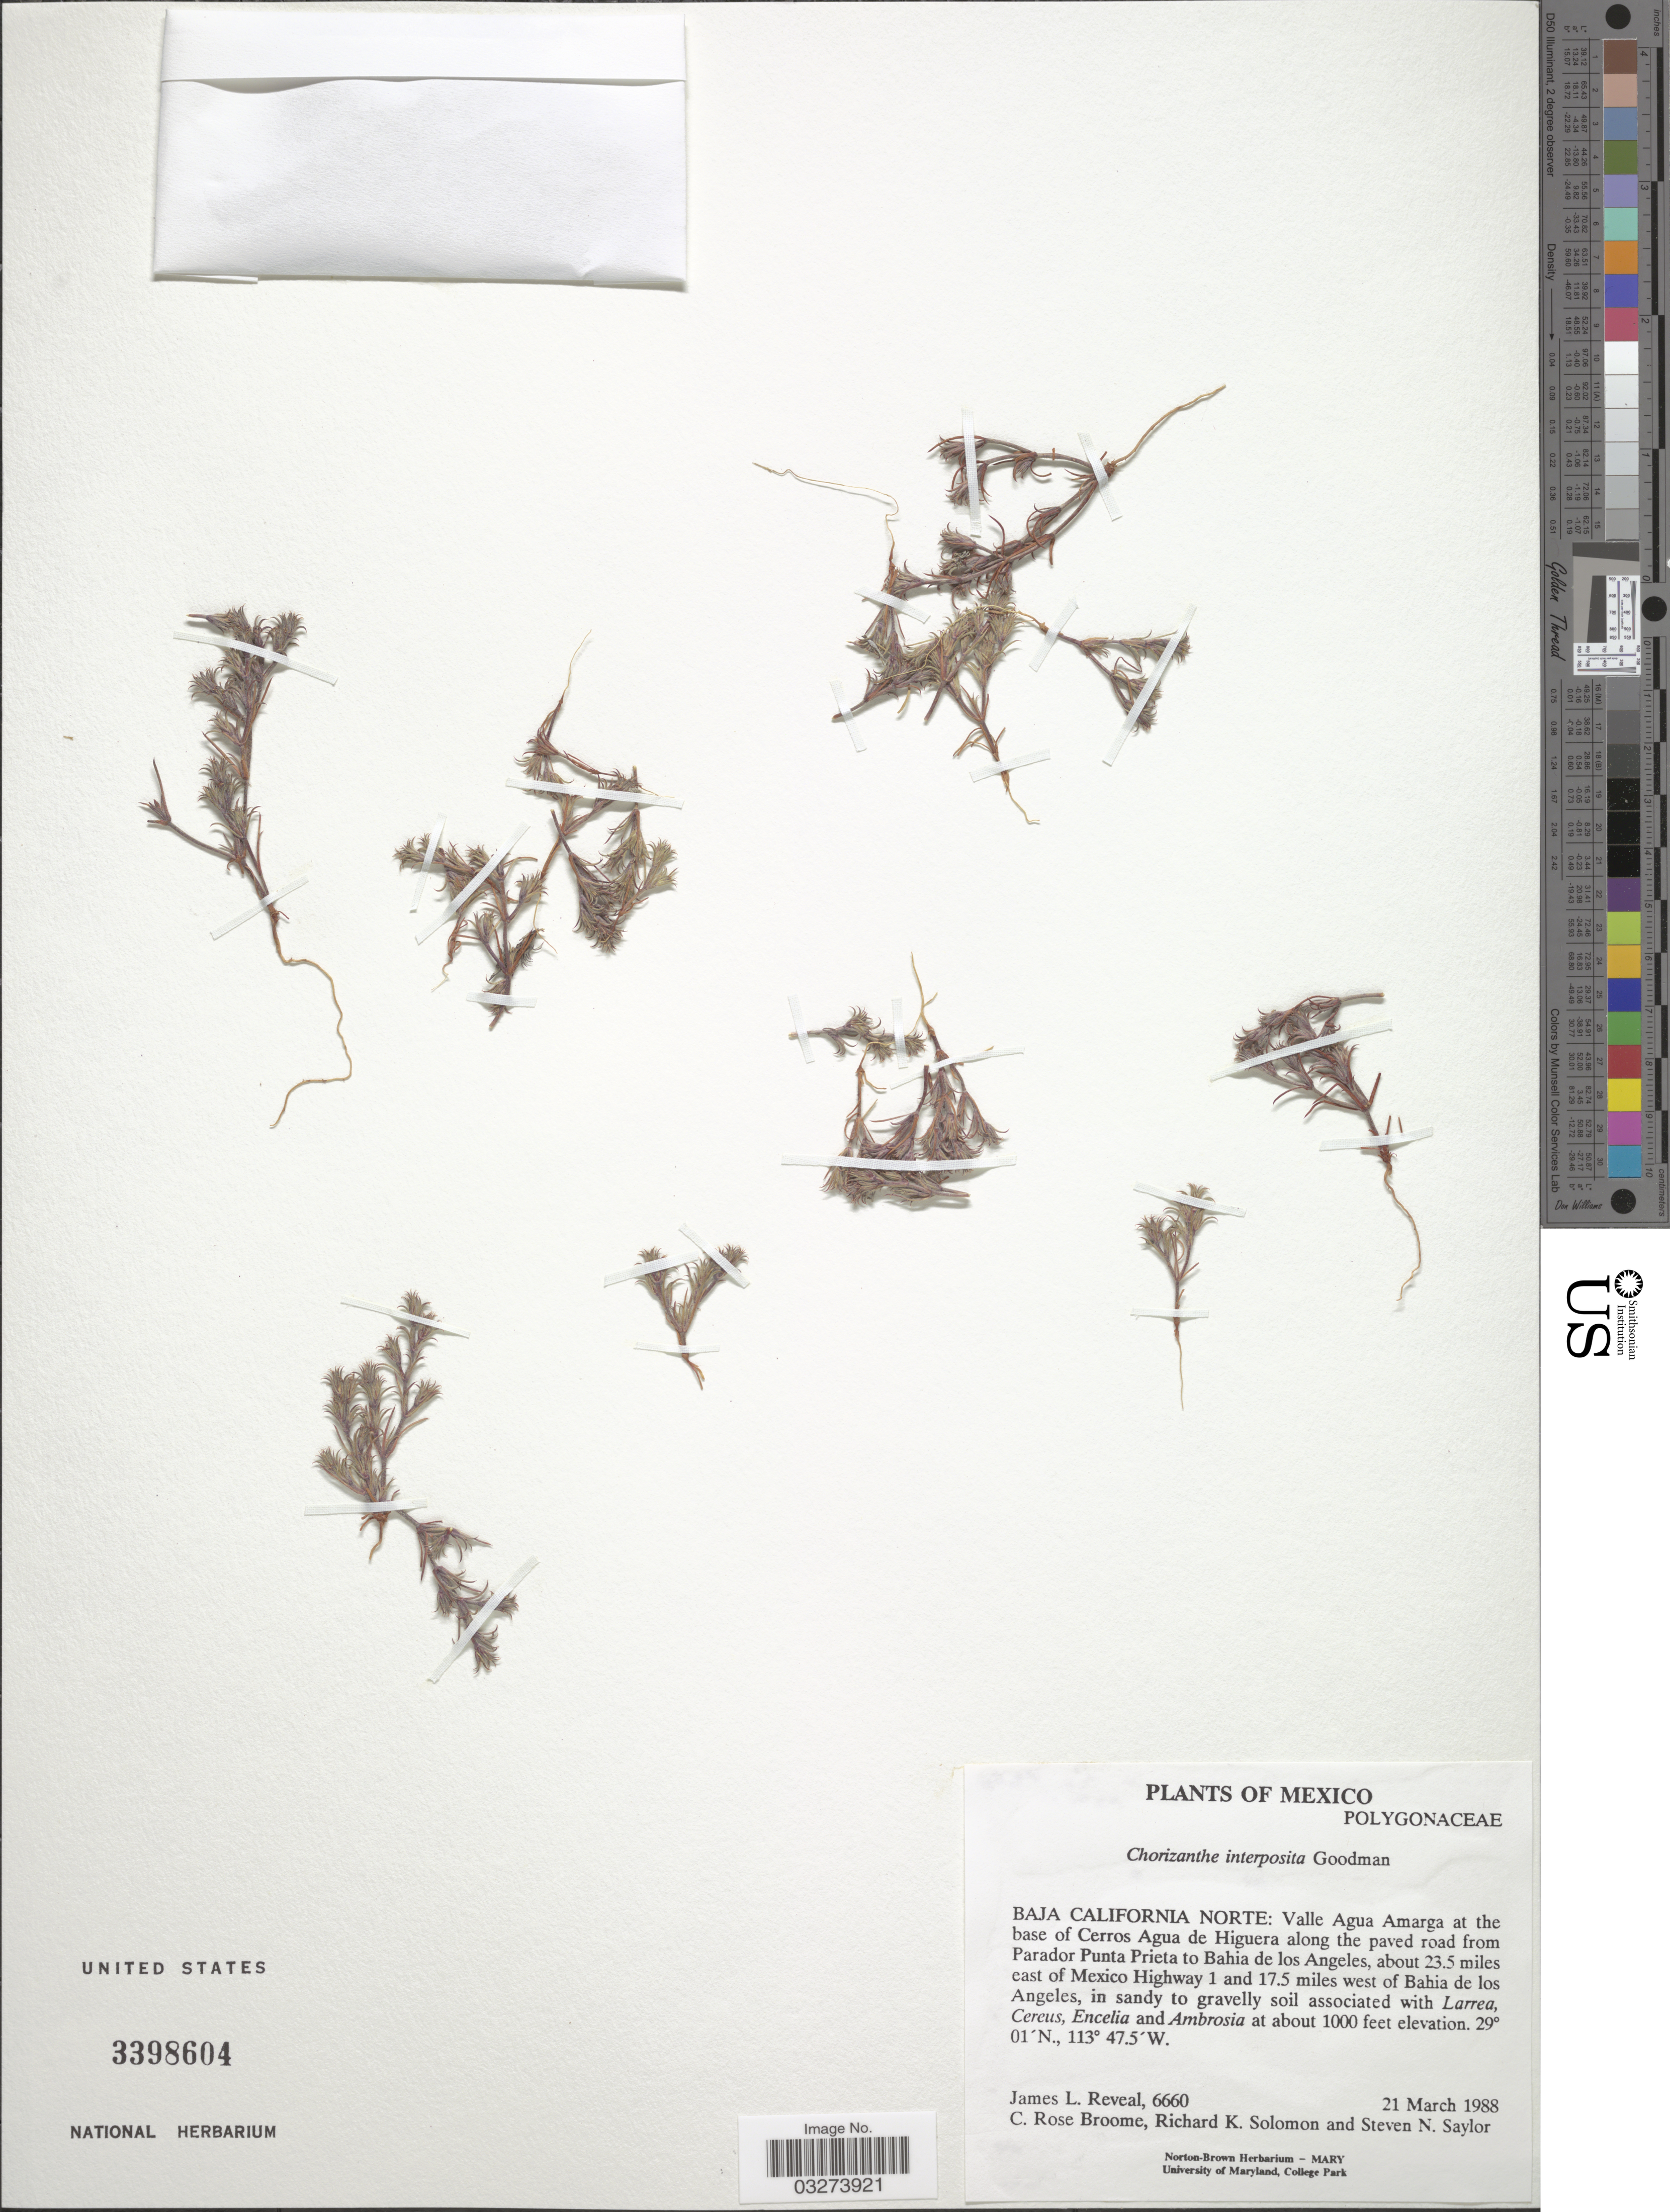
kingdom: Plantae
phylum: Tracheophyta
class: Magnoliopsida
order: Caryophyllales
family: Polygonaceae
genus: Chorizanthe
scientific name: Chorizanthe interposita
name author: Goodman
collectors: J. L. Reveal, C. R. Broome, R. Solomon & S. Saylor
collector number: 6660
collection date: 1988-03-21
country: Mexico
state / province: Baja California Norte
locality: Valle Agua Amarga at the base of Cerros Agua de Higuera along the paved road from Parador Punta Prieta to Bahia de los Angeles, about 23.5 miles east of Mexico Highway 1 and 17.5 miles west of Bahia de los Angeles.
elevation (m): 305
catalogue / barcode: US 3398604